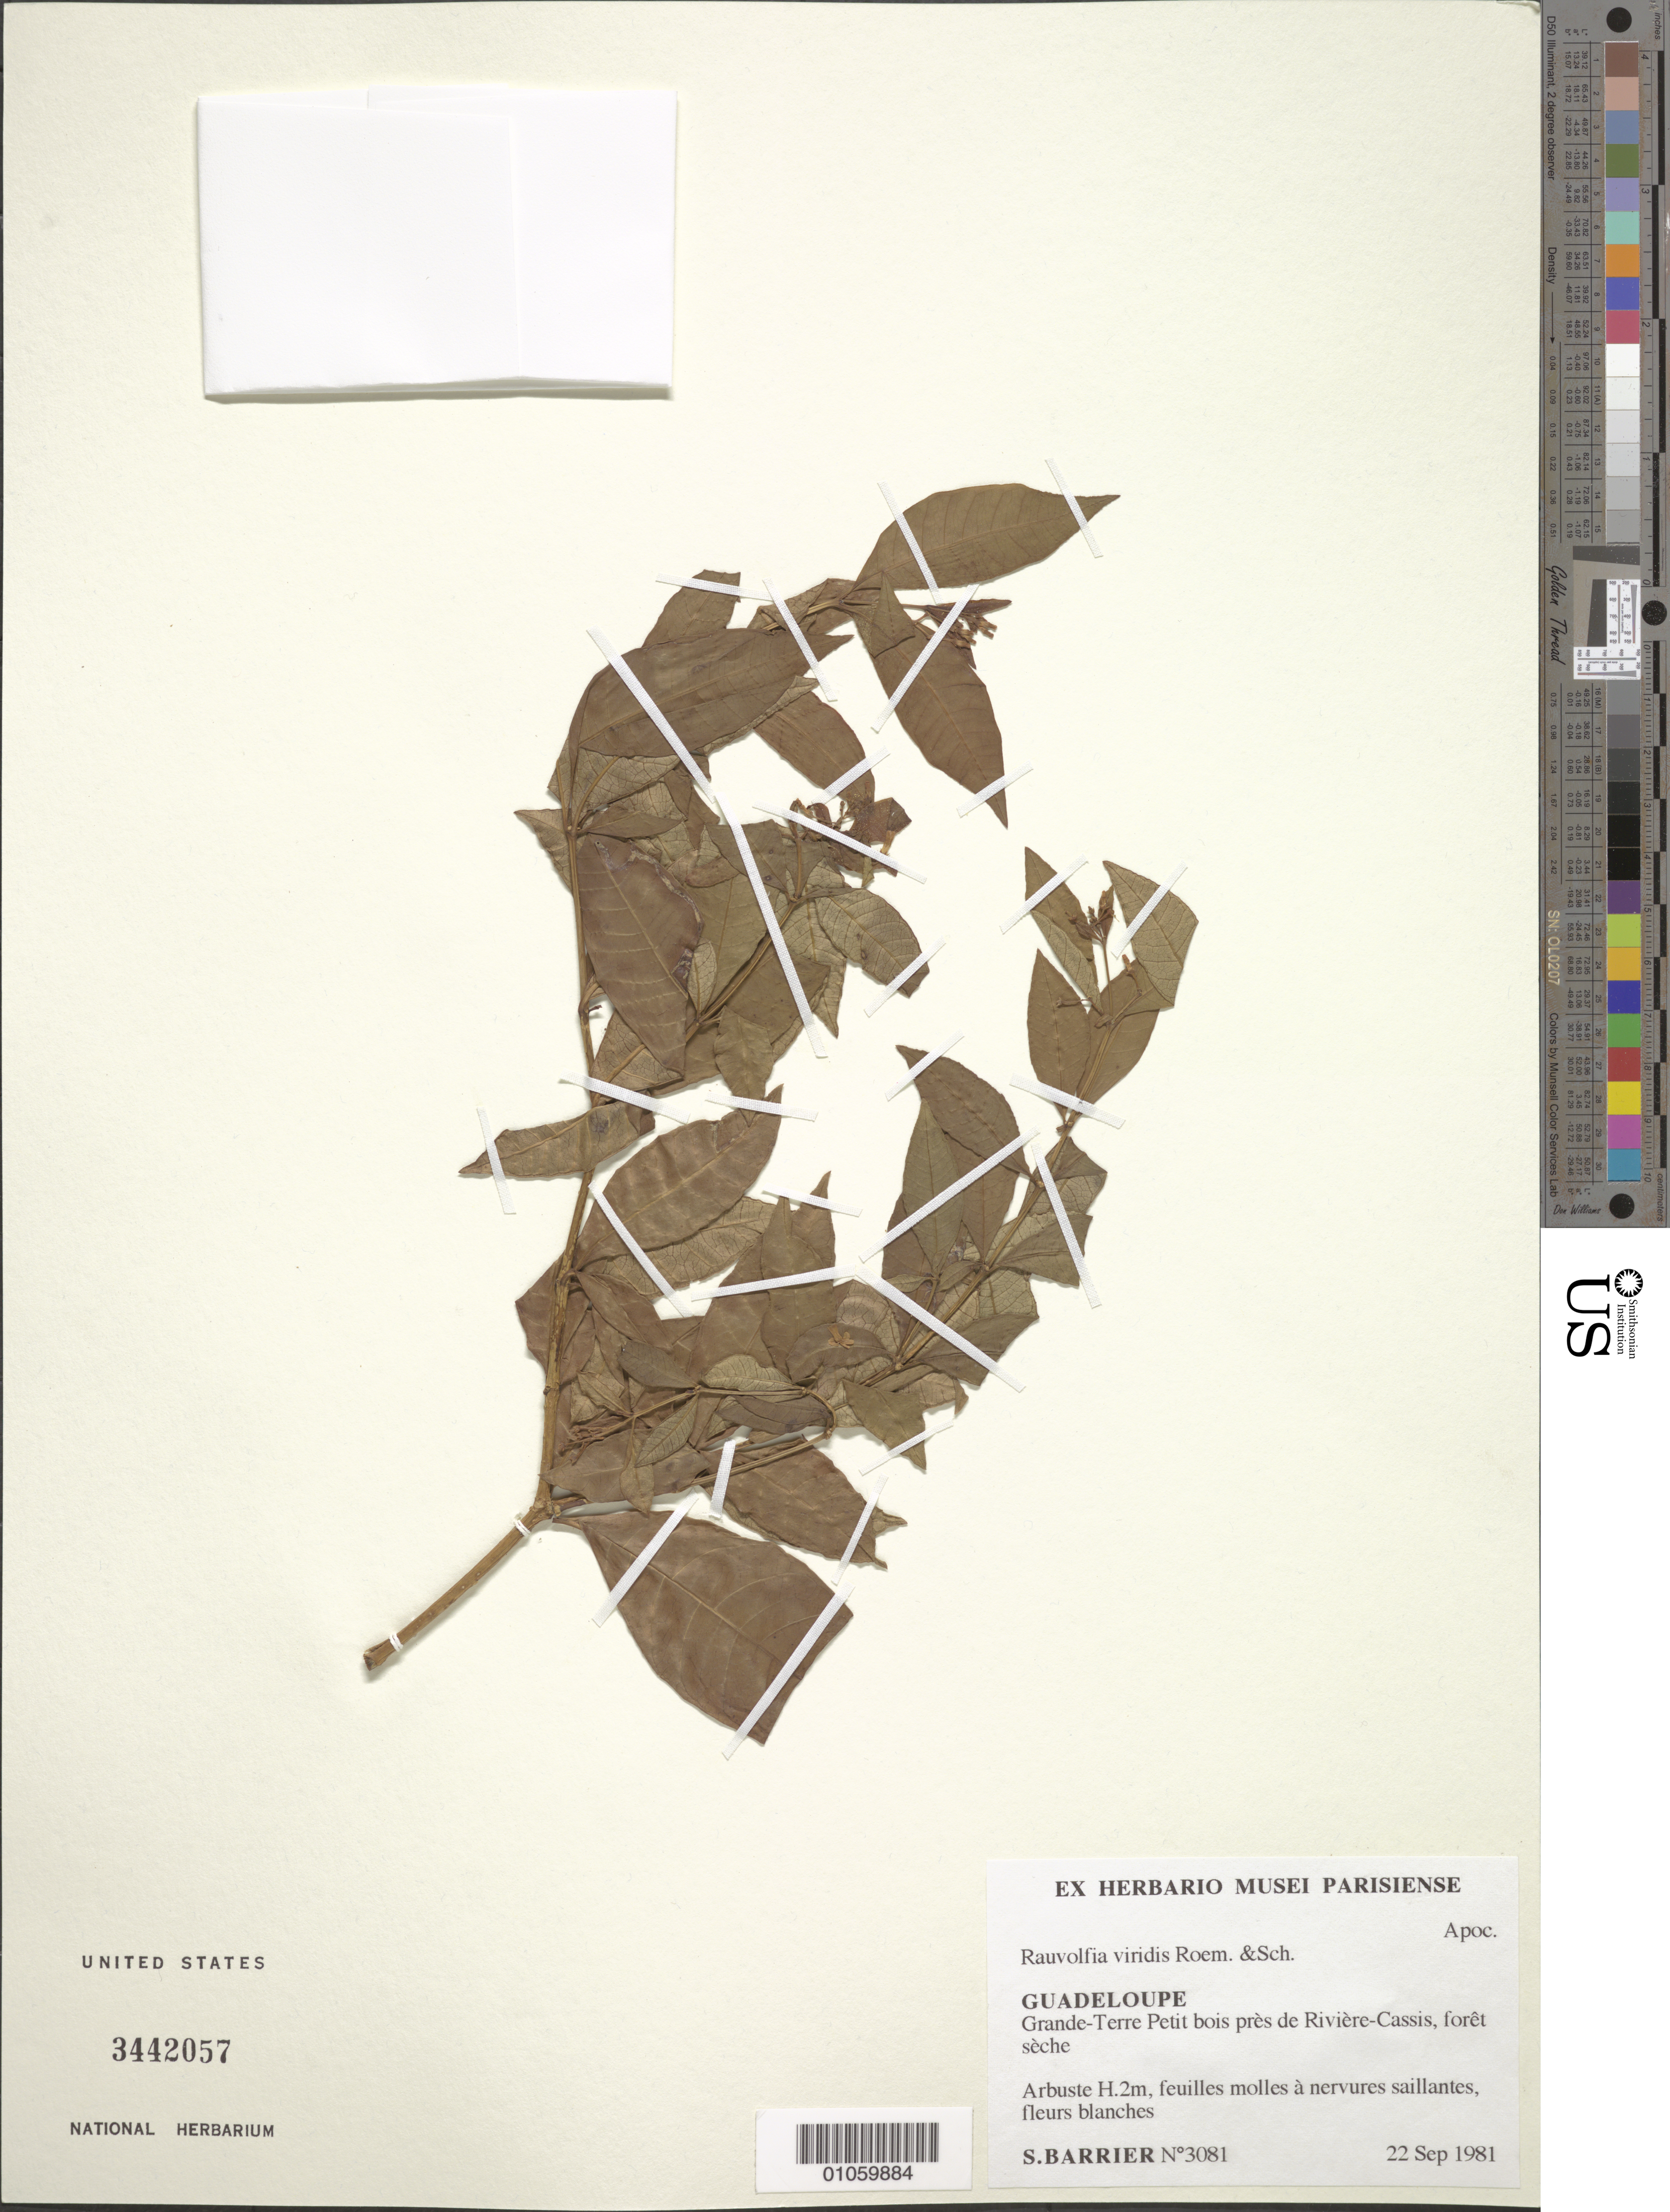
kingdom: Plantae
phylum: Tracheophyta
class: Magnoliopsida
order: Gentianales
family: Apocynaceae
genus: Rauvolfia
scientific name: Rauvolfia viridis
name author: Willd. ex Roem. & Schult.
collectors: S. Barrier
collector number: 3081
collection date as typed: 22 Sep 1981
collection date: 1981-09-22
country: Guadeloupe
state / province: Grande-Terre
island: Grande Terre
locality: Petit bois près de la Rivière-Cassis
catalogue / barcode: US 3442057